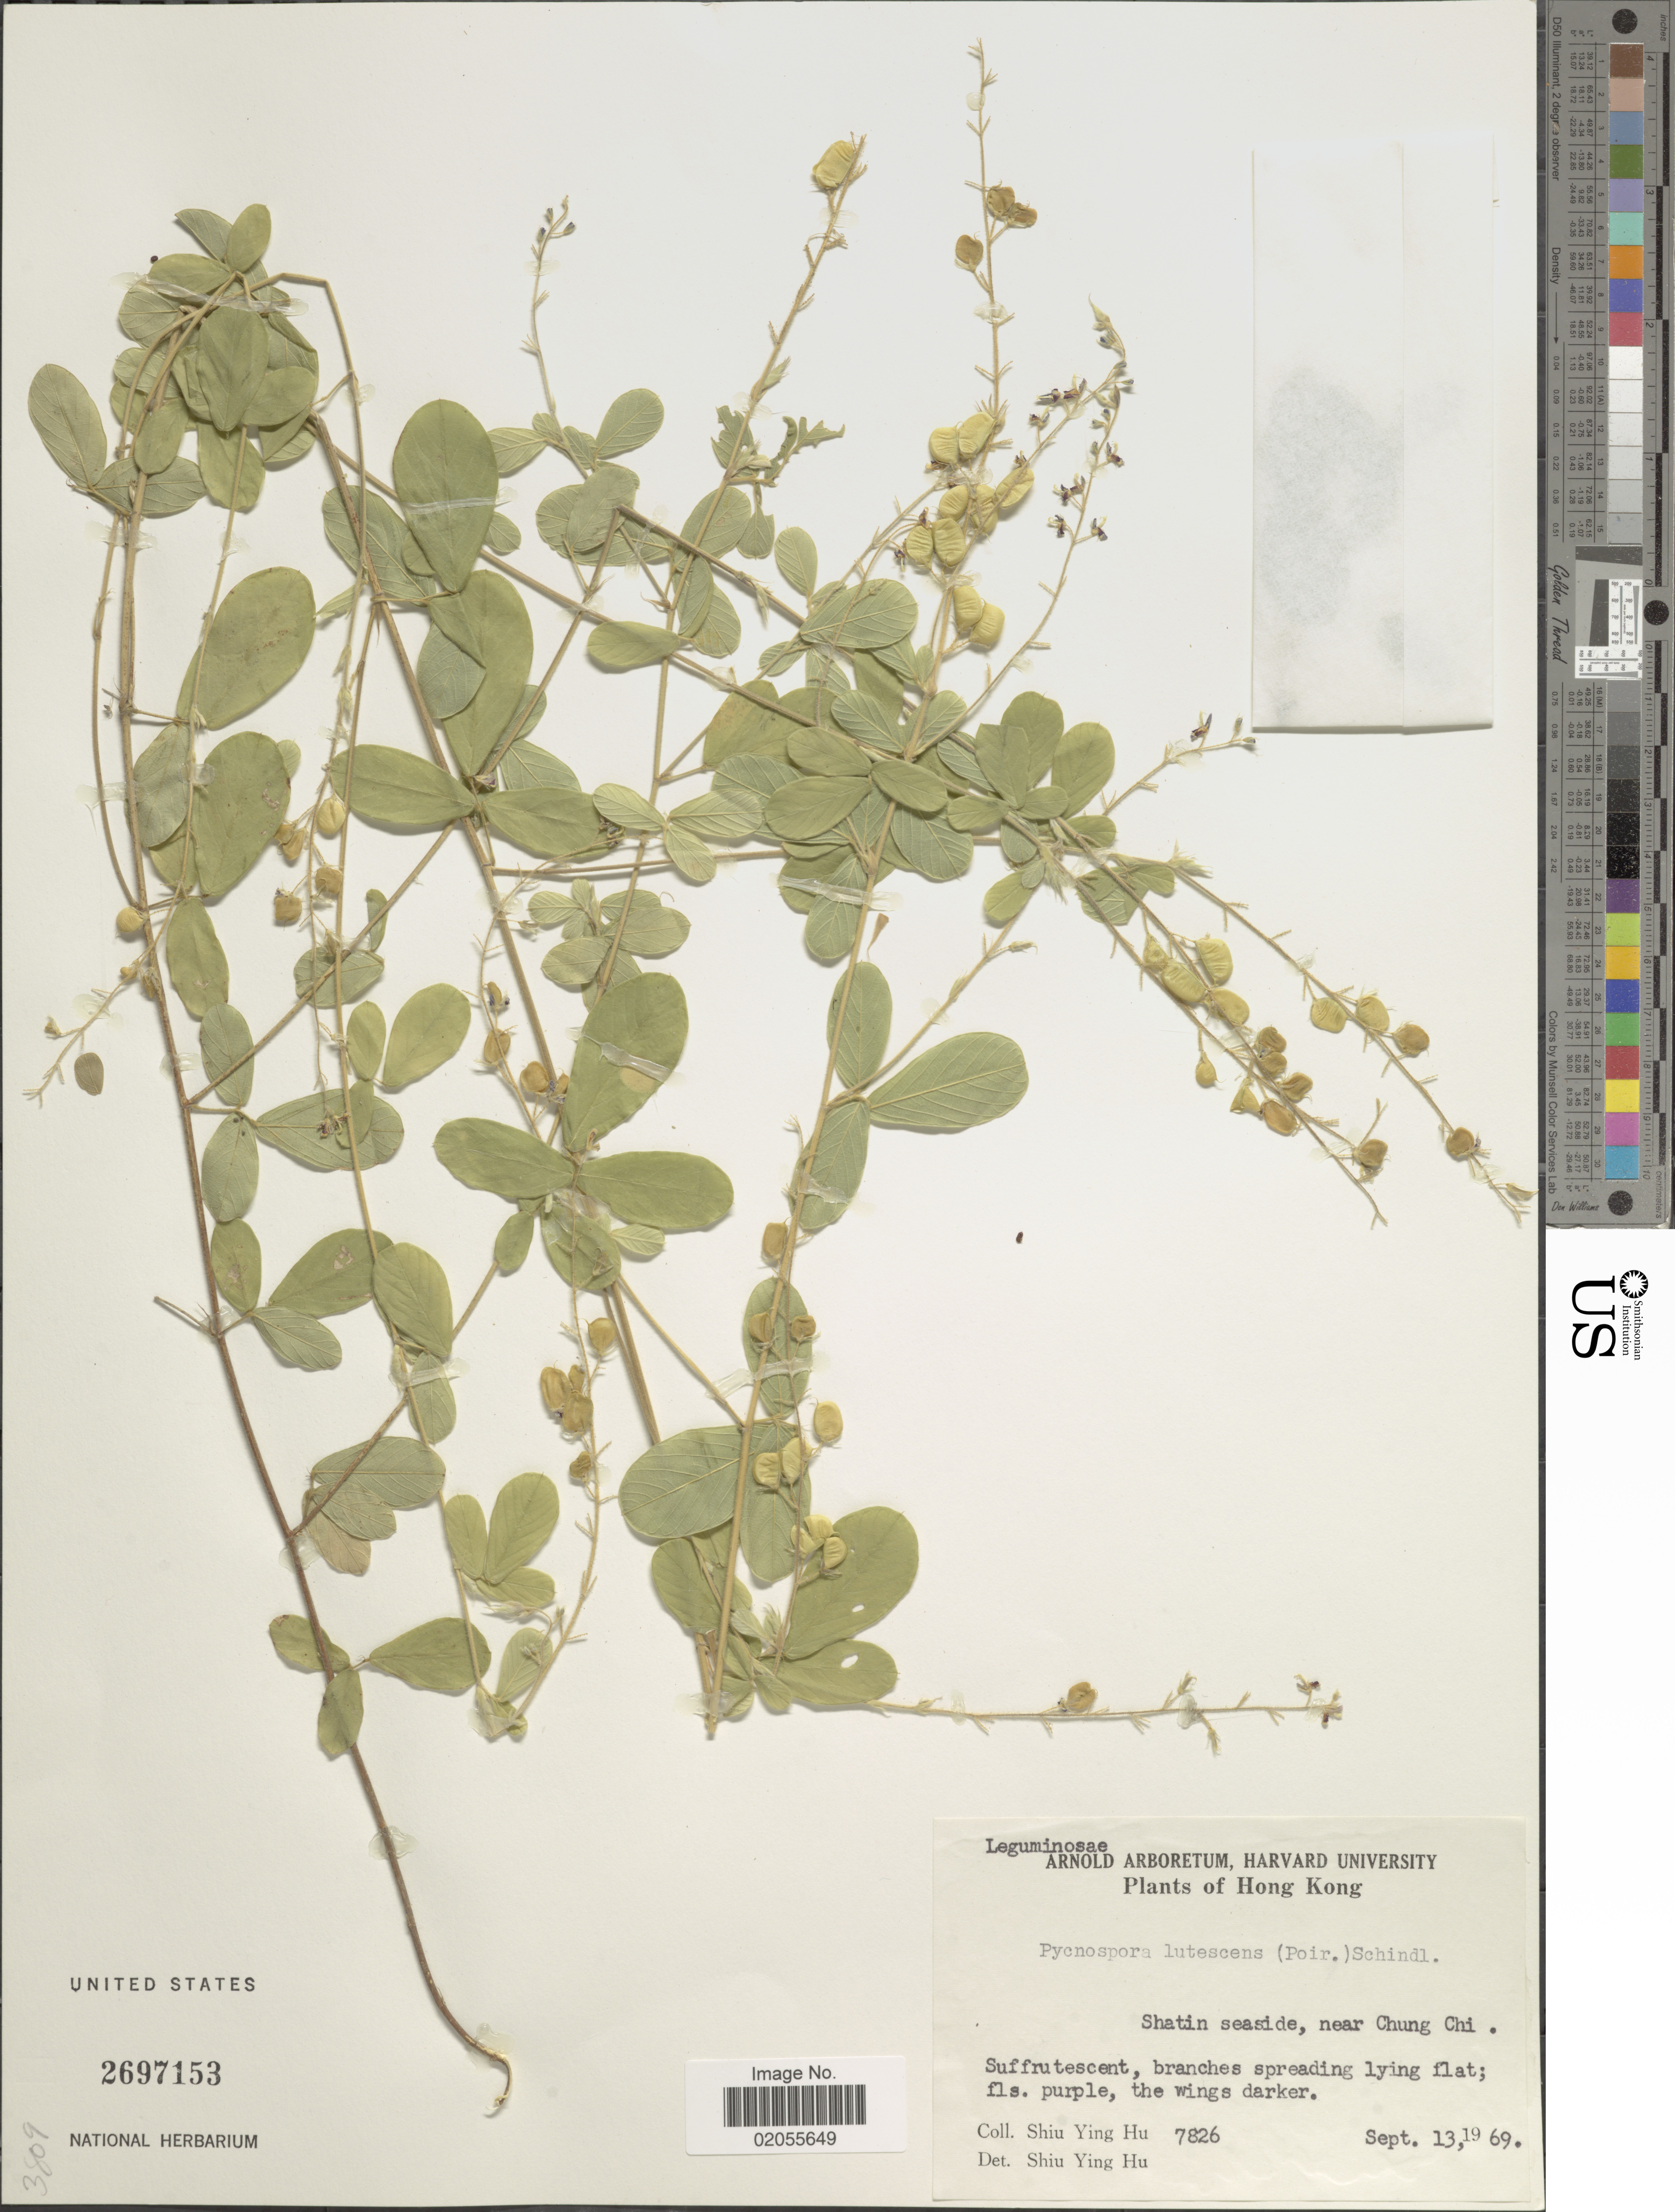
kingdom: Plantae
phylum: Tracheophyta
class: Magnoliopsida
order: Fabales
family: Fabaceae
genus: Pycnospora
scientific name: Pycnospora lutescens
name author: (Poir.) Schindl.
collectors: S. Y. Hu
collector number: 7826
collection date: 1969-09-13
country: China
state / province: Hong Kong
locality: Shatin seaside, near Chung Chi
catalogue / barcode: US 2697153